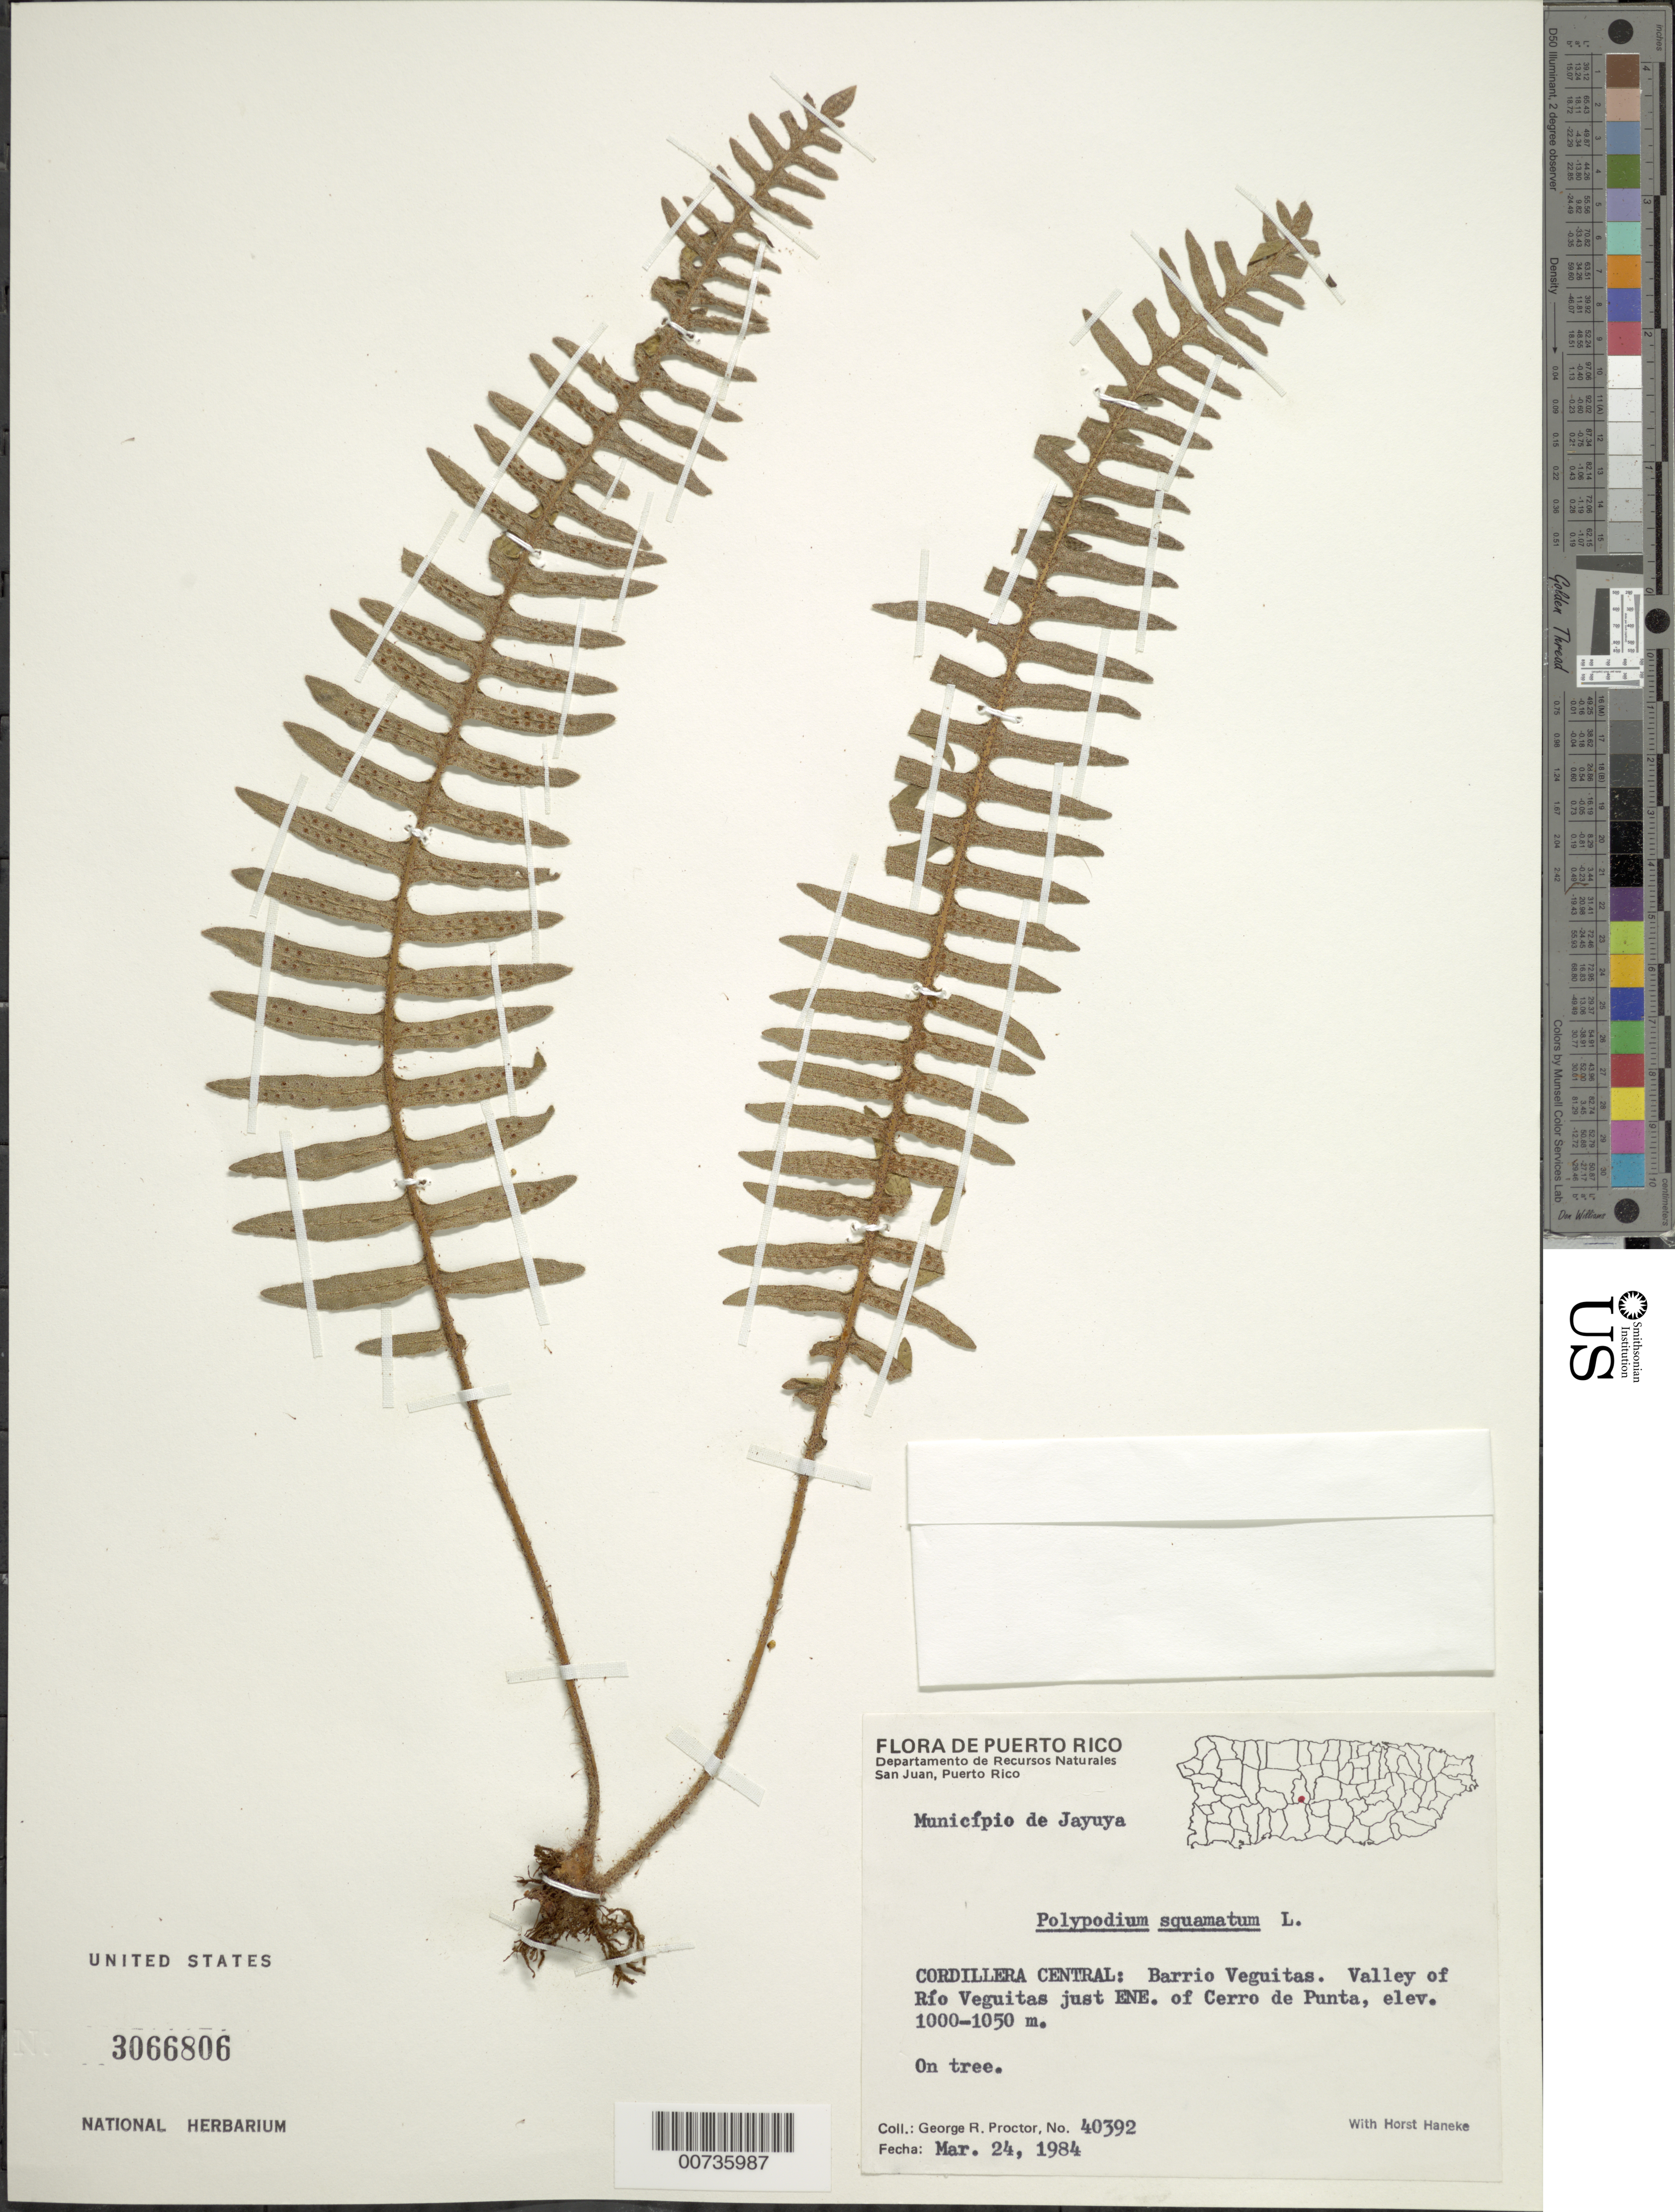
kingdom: Plantae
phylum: Tracheophyta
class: Polypodiopsida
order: Polypodiales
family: Polypodiaceae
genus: Pleopeltis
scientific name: Pleopeltis squamata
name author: (L.) J. Sm.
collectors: G. R. Proctor & H. Haneke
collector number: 40392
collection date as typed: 24 Mar 1984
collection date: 1984-03-24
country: Puerto Rico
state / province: Jayuya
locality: Mun. Jayuya, Cordillera Central: Barrio Veguitas, Valley of Río Veguitas just ENE of Cerro de Punta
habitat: On tree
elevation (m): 1000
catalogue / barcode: US 3066806